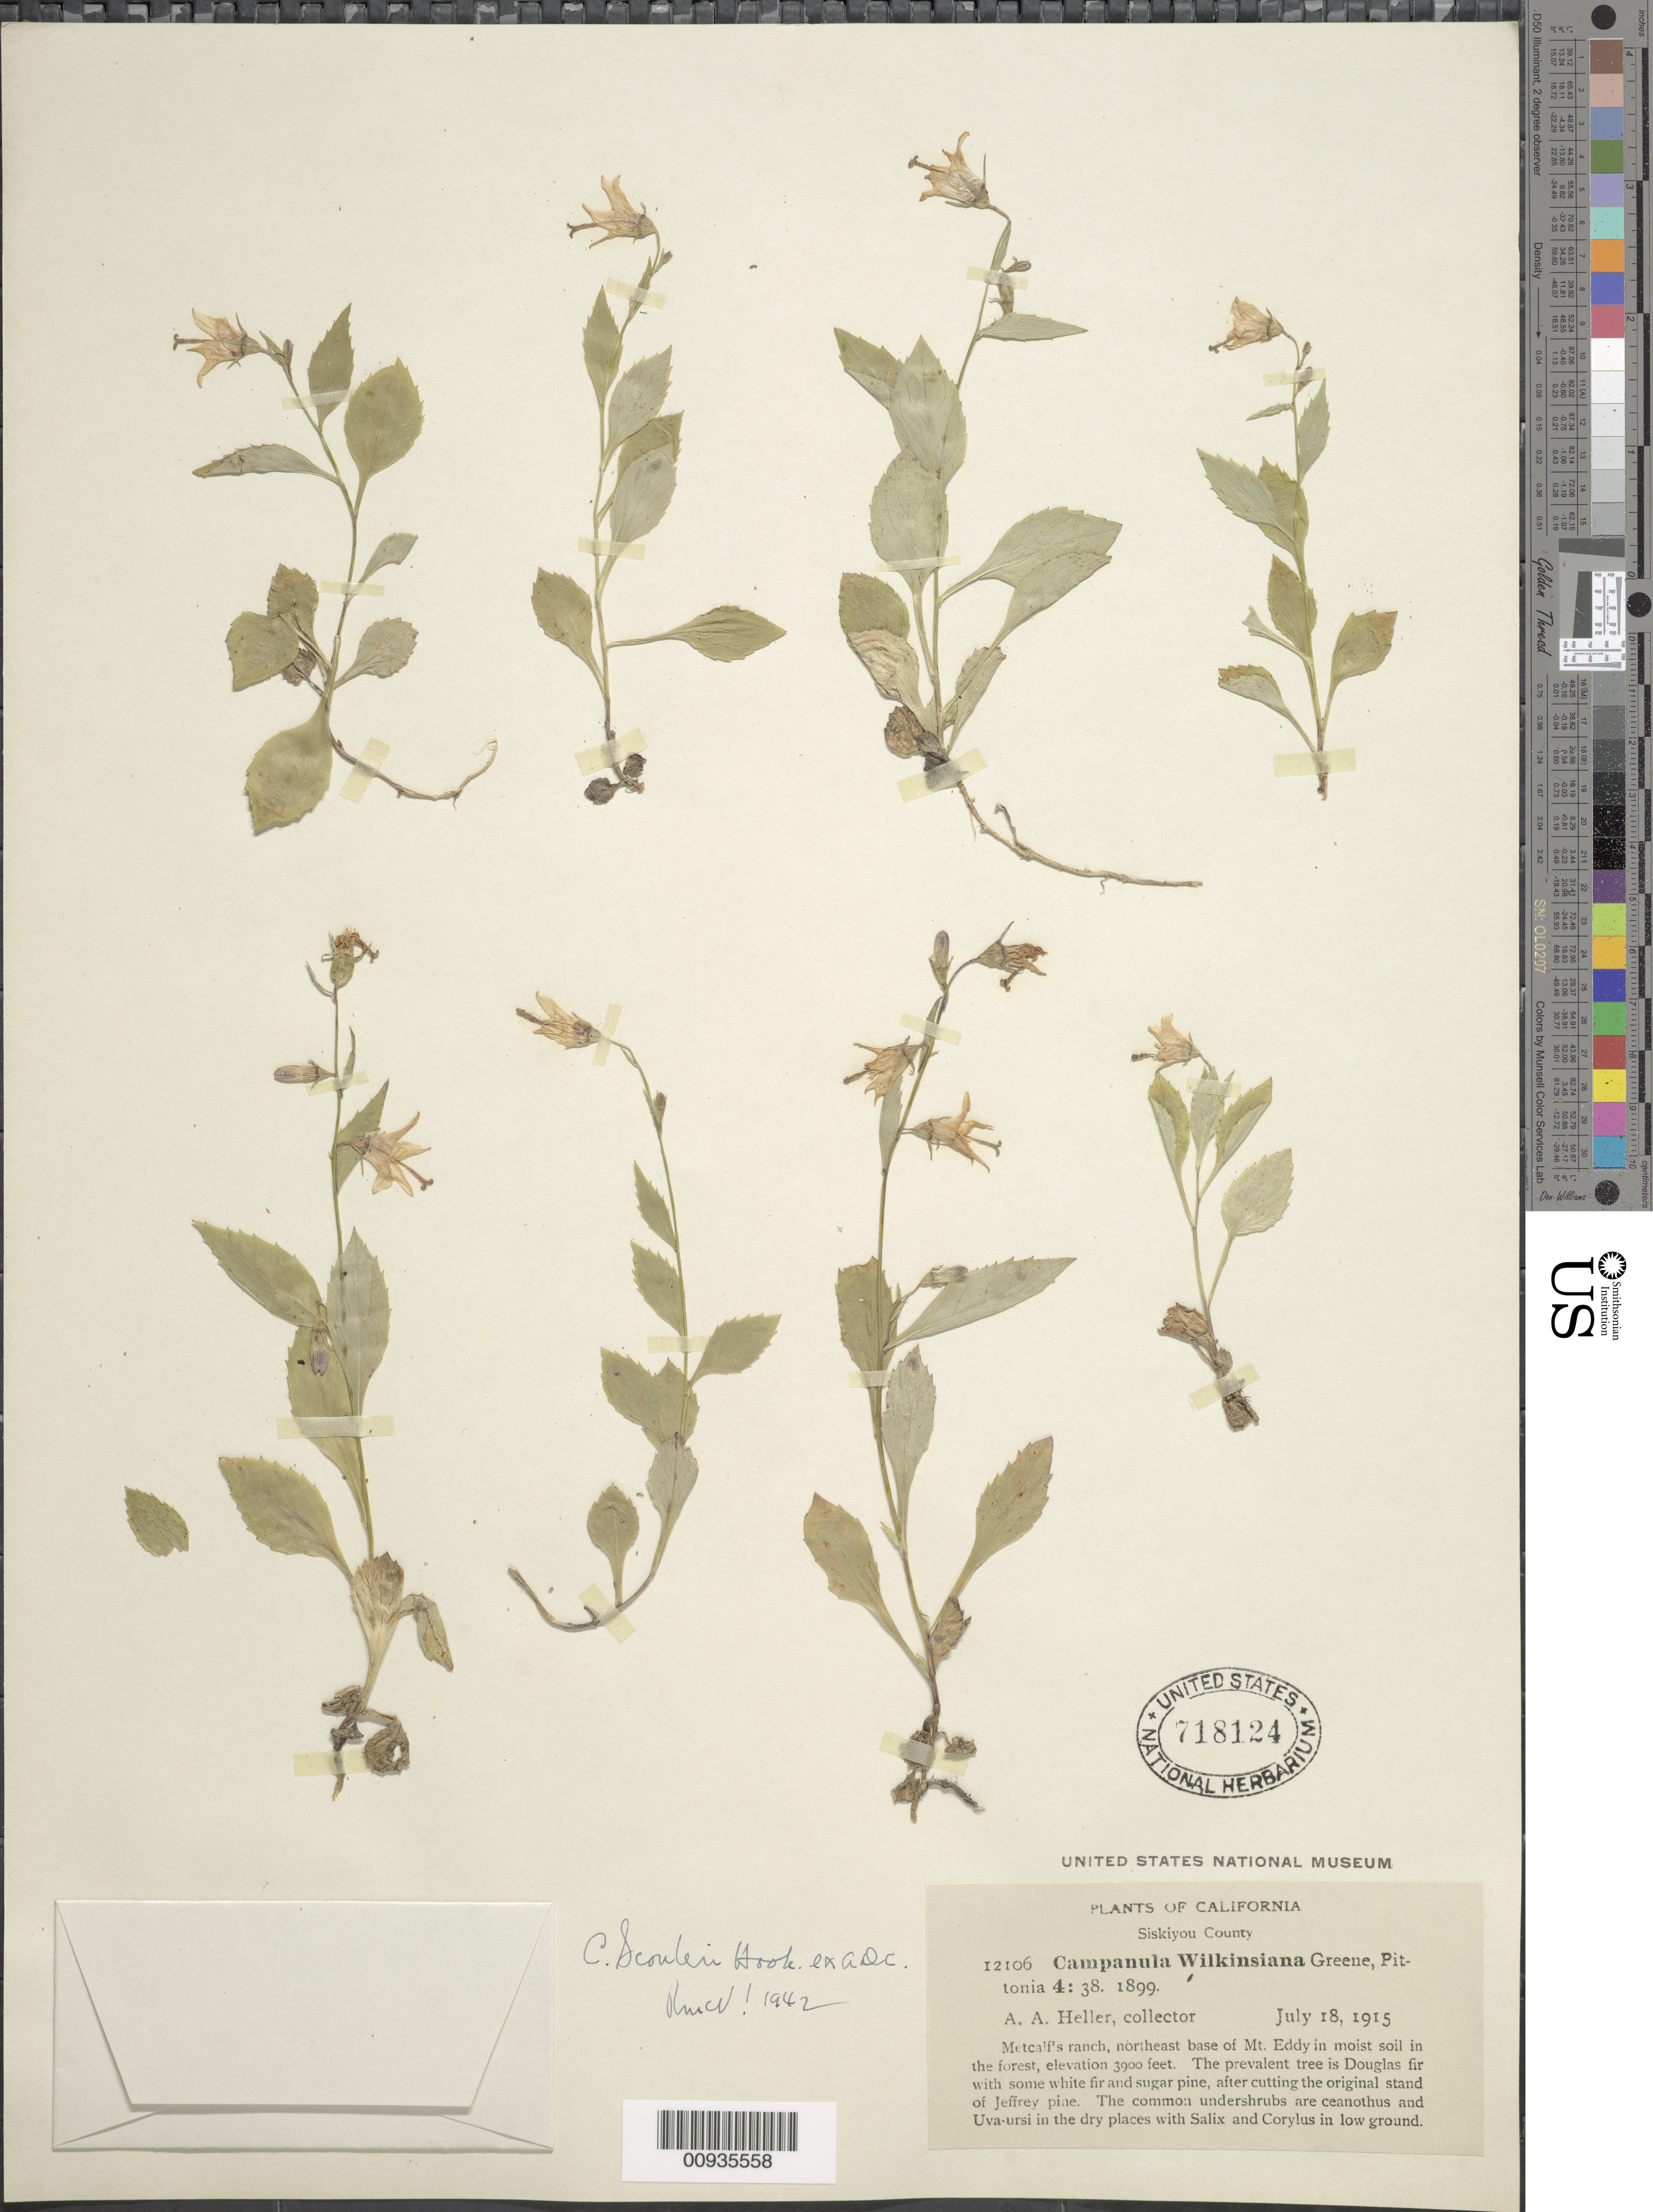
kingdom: Plantae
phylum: Tracheophyta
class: Magnoliopsida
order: Asterales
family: Campanulaceae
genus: Campanula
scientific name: Campanula scouleri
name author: Hook.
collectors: A. A. Heller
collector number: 12106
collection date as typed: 18 Jul 1915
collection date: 1915-07-18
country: United States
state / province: California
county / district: Siskiyou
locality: Metcalf's Ranch, northeast base of Mt. eddy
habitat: moist soil in the forest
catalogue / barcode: US 718124